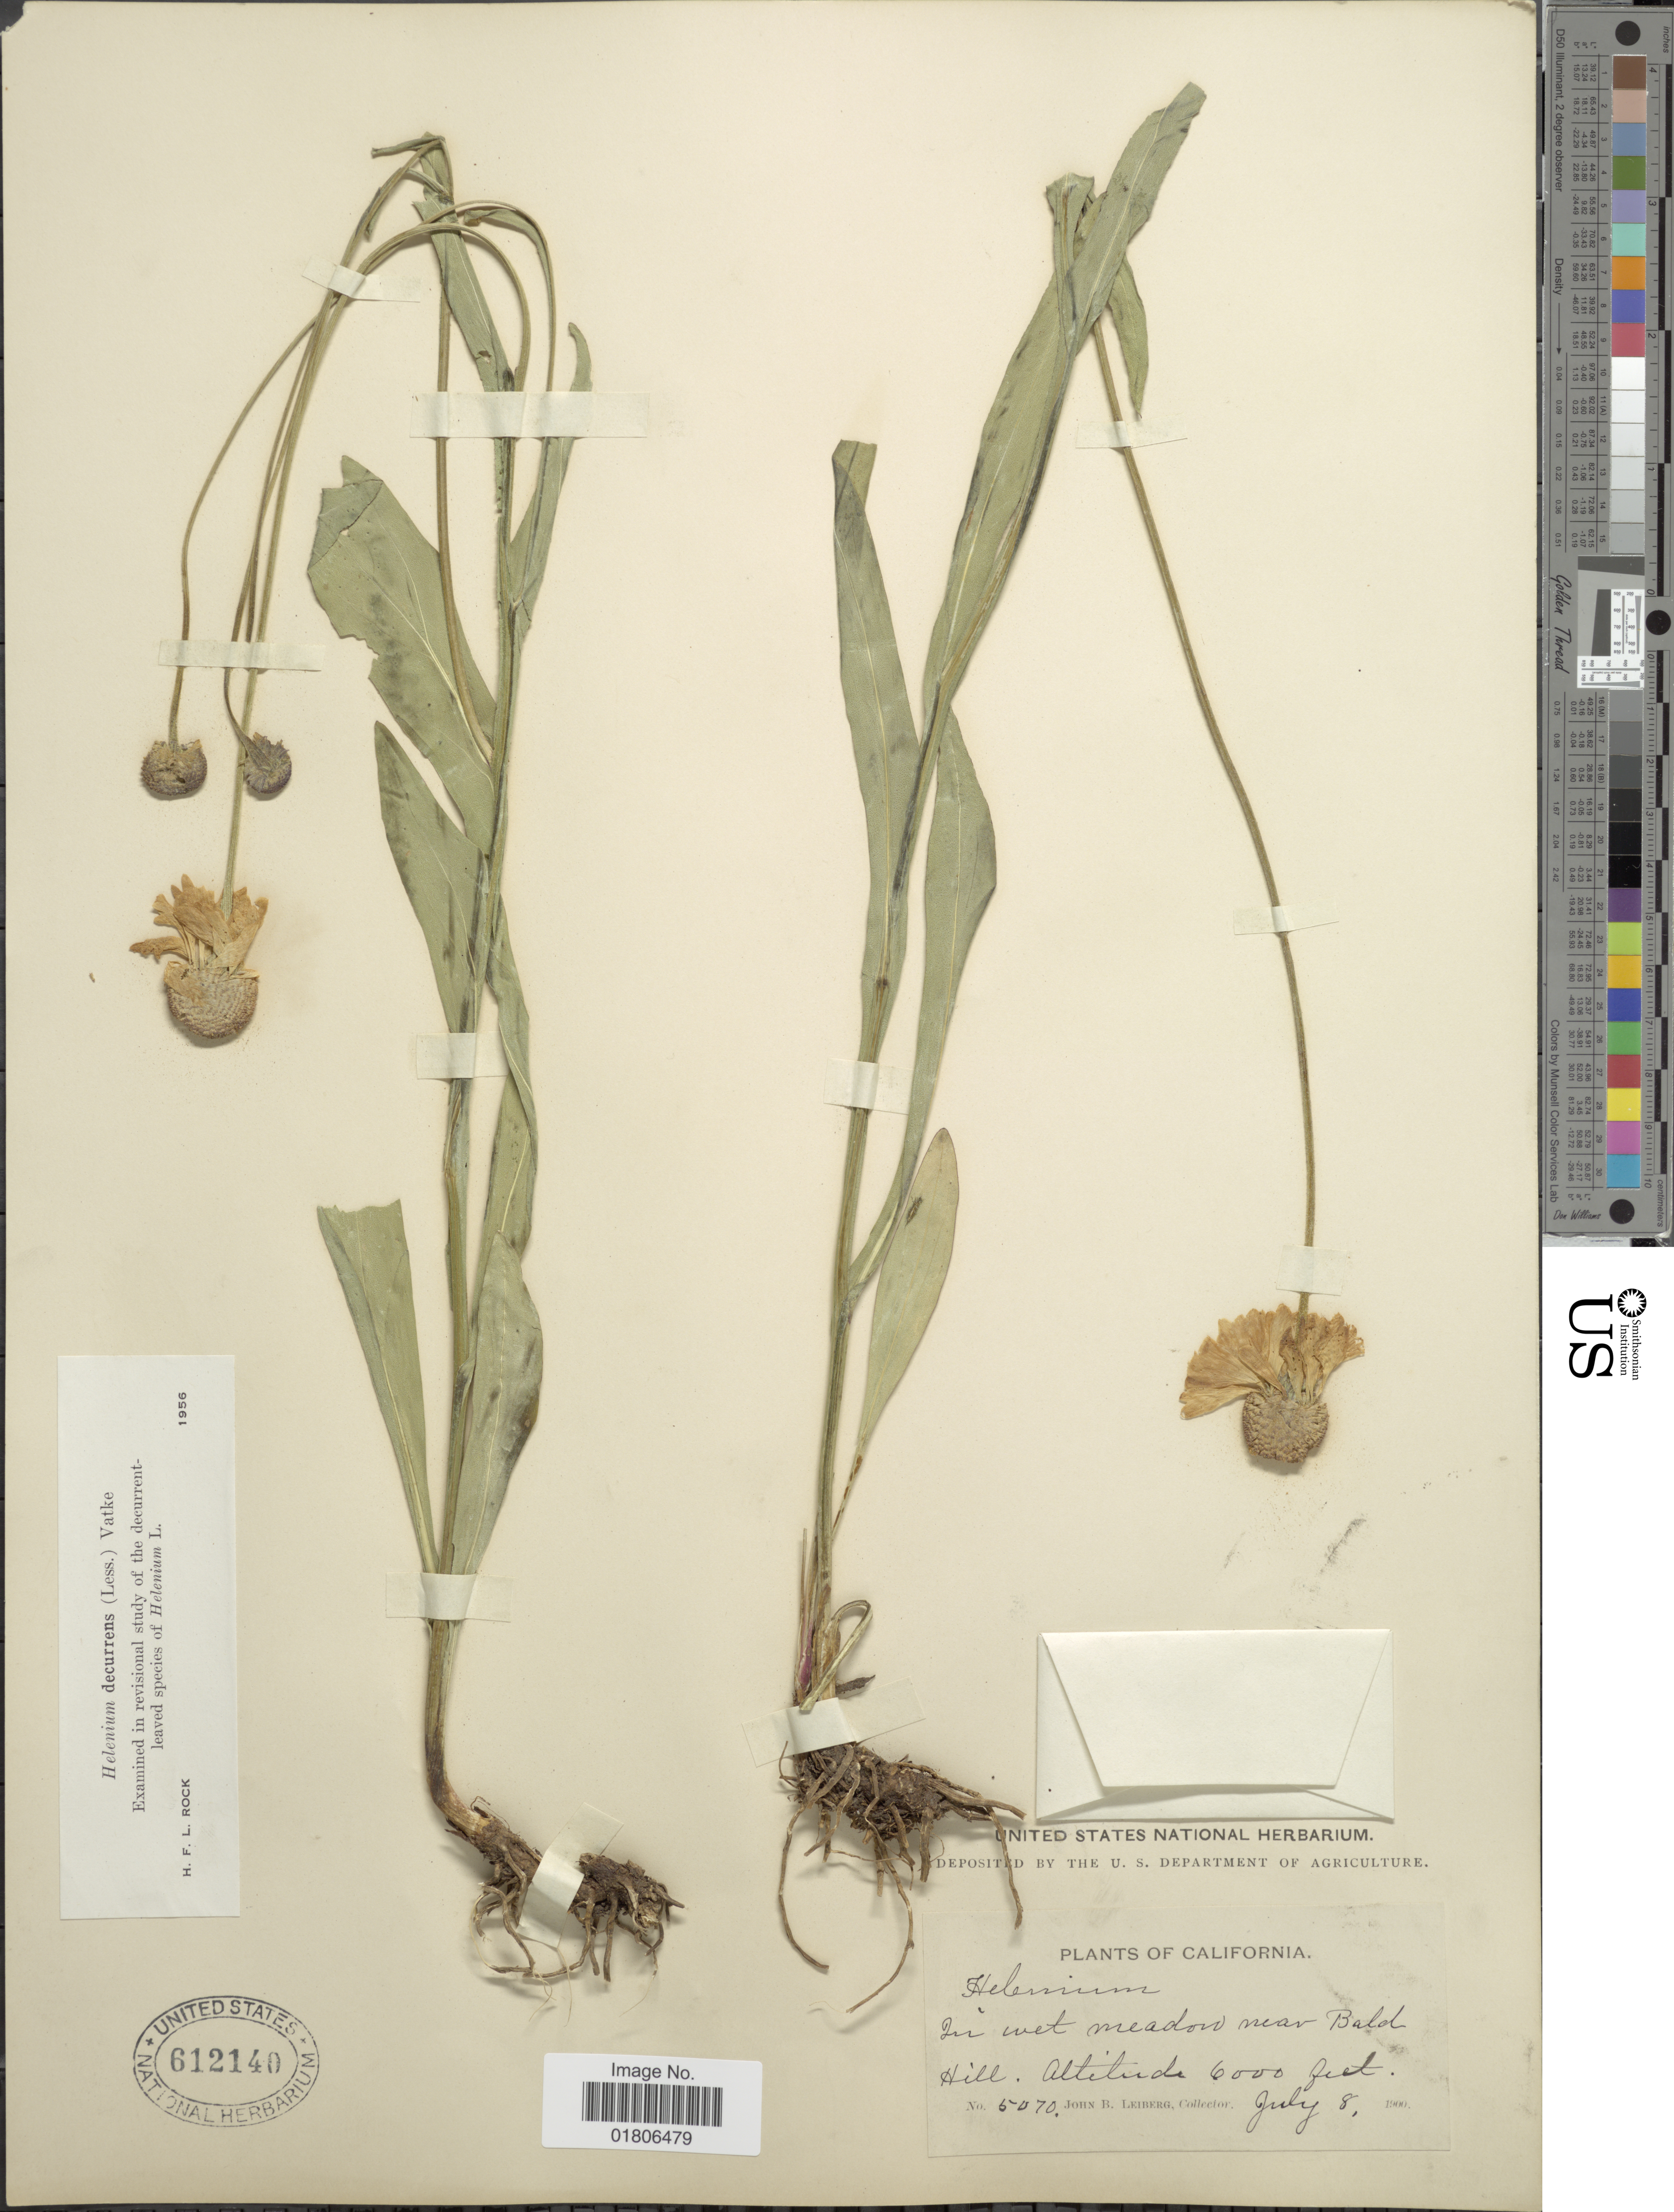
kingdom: Plantae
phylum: Tracheophyta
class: Magnoliopsida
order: Asterales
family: Asteraceae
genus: Helenium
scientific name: Helenium puberulum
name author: DC.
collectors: J. B. Leiberg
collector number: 5070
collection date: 1900-07-08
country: United States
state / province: California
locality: In wet meadow near Bald Hill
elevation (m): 183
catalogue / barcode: US 612140